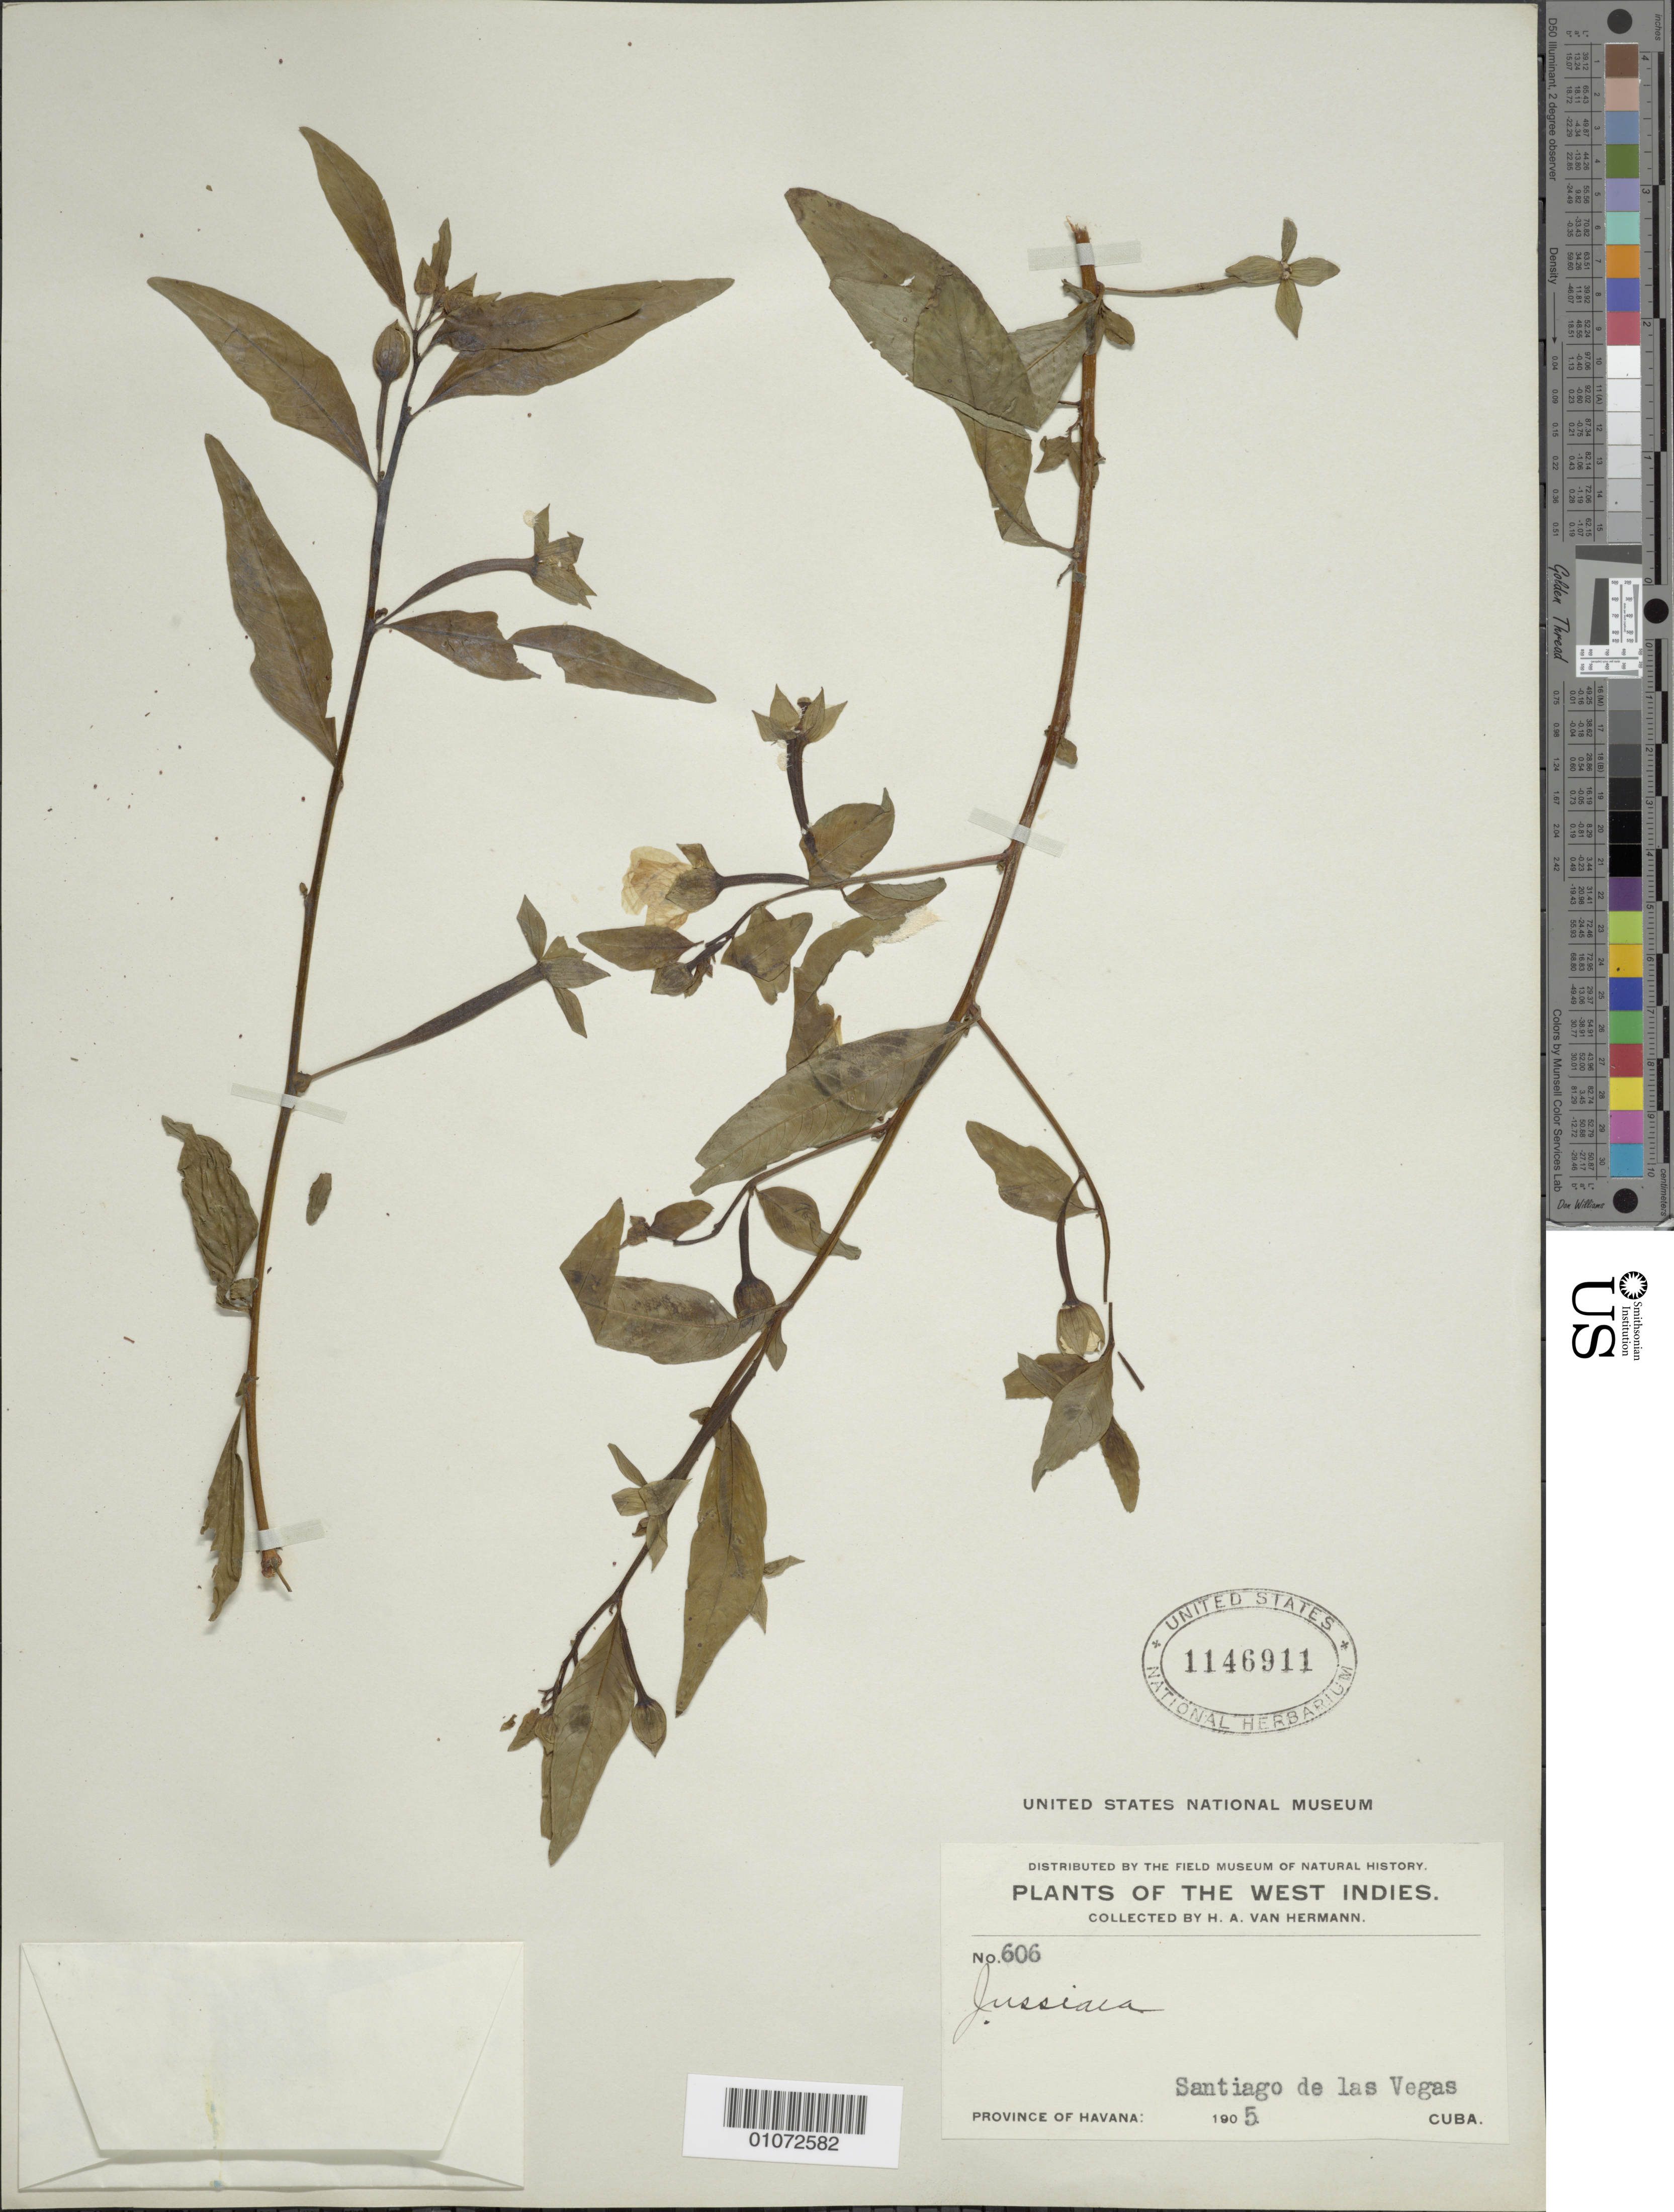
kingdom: Plantae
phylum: Tracheophyta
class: Magnoliopsida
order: Myrtales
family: Onagraceae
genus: Ludwigia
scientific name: Ludwigia octovalvis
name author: (Jacq.) P.H. Raven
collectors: H. A. Van Hermann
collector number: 606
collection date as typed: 01 Jan 1905 to 31 Dec 1901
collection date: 1901-12-31/1905-01-01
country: Cuba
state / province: La Habana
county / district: Municipio Boyeros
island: Cuba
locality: Santiago de las Vegas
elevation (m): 97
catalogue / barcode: US 1146911